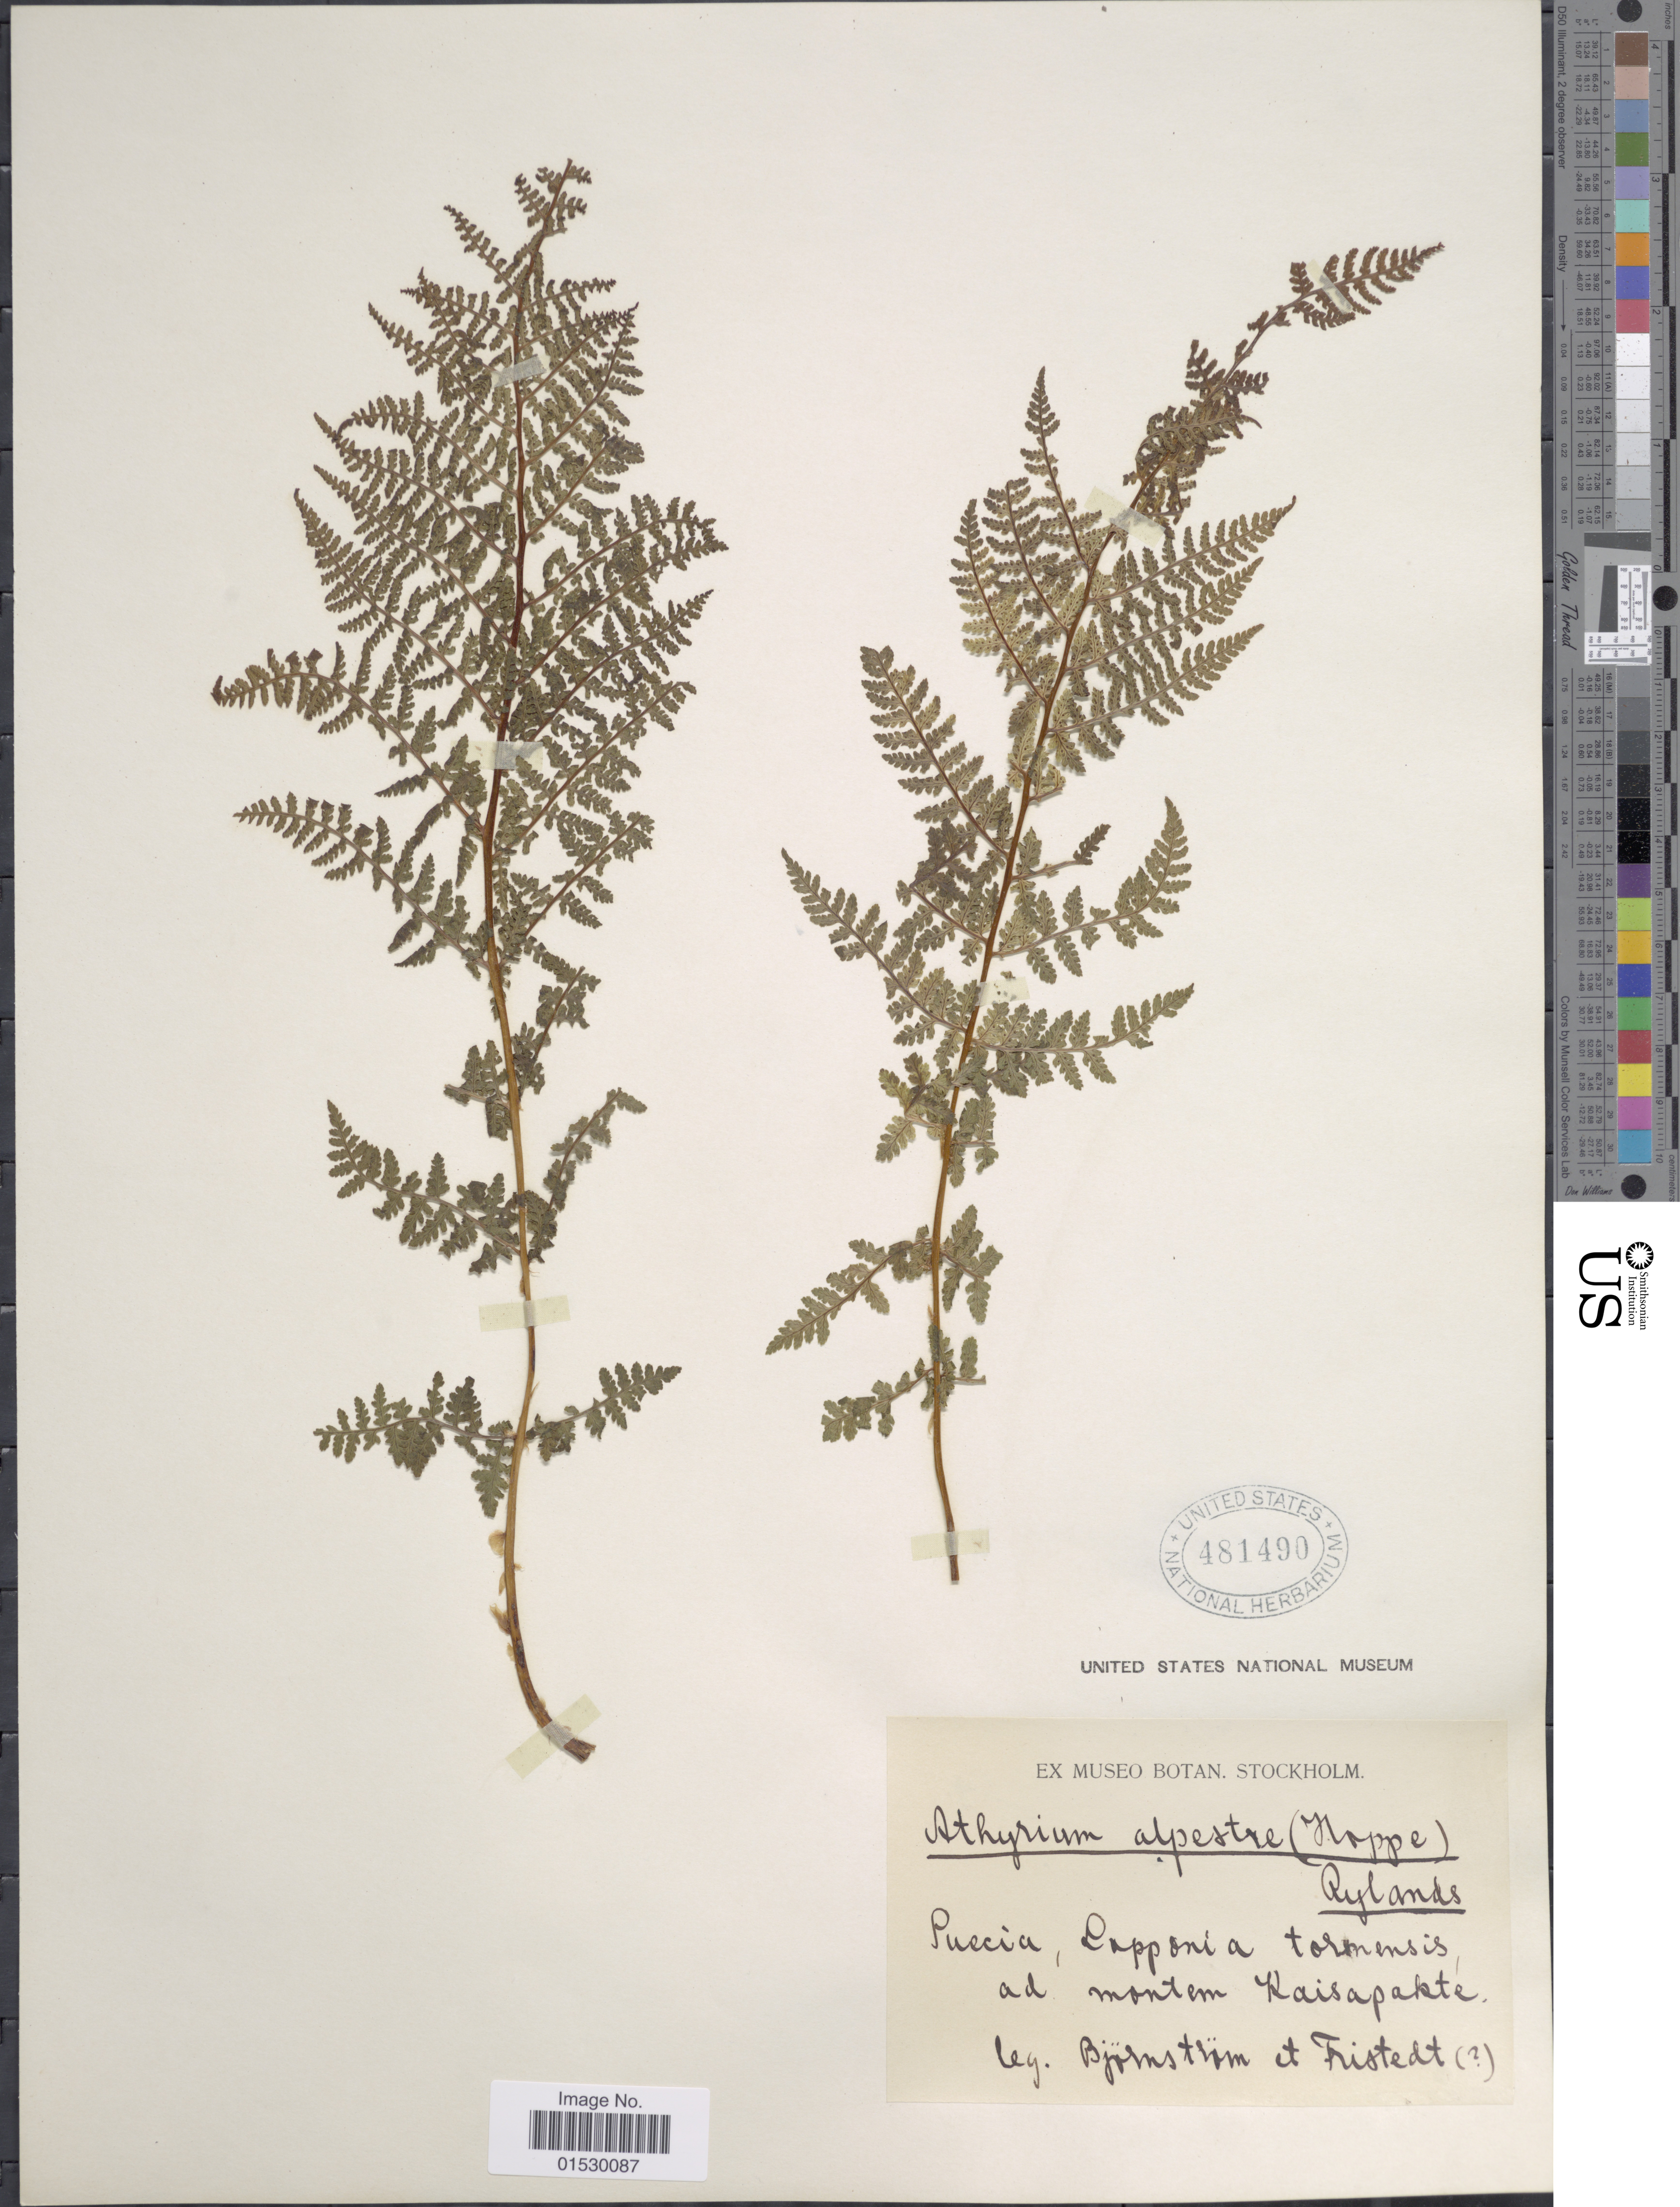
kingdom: Plantae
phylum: Tracheophyta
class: Polypodiopsida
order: Polypodiales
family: Athyriaceae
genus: Athyrium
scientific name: Athyrium alpestre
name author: (Hoppe) Rylands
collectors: F. J. Björnström & R. Fristedt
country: Sweden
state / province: Norrbotten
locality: Kaisapakte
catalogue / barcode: US 481490